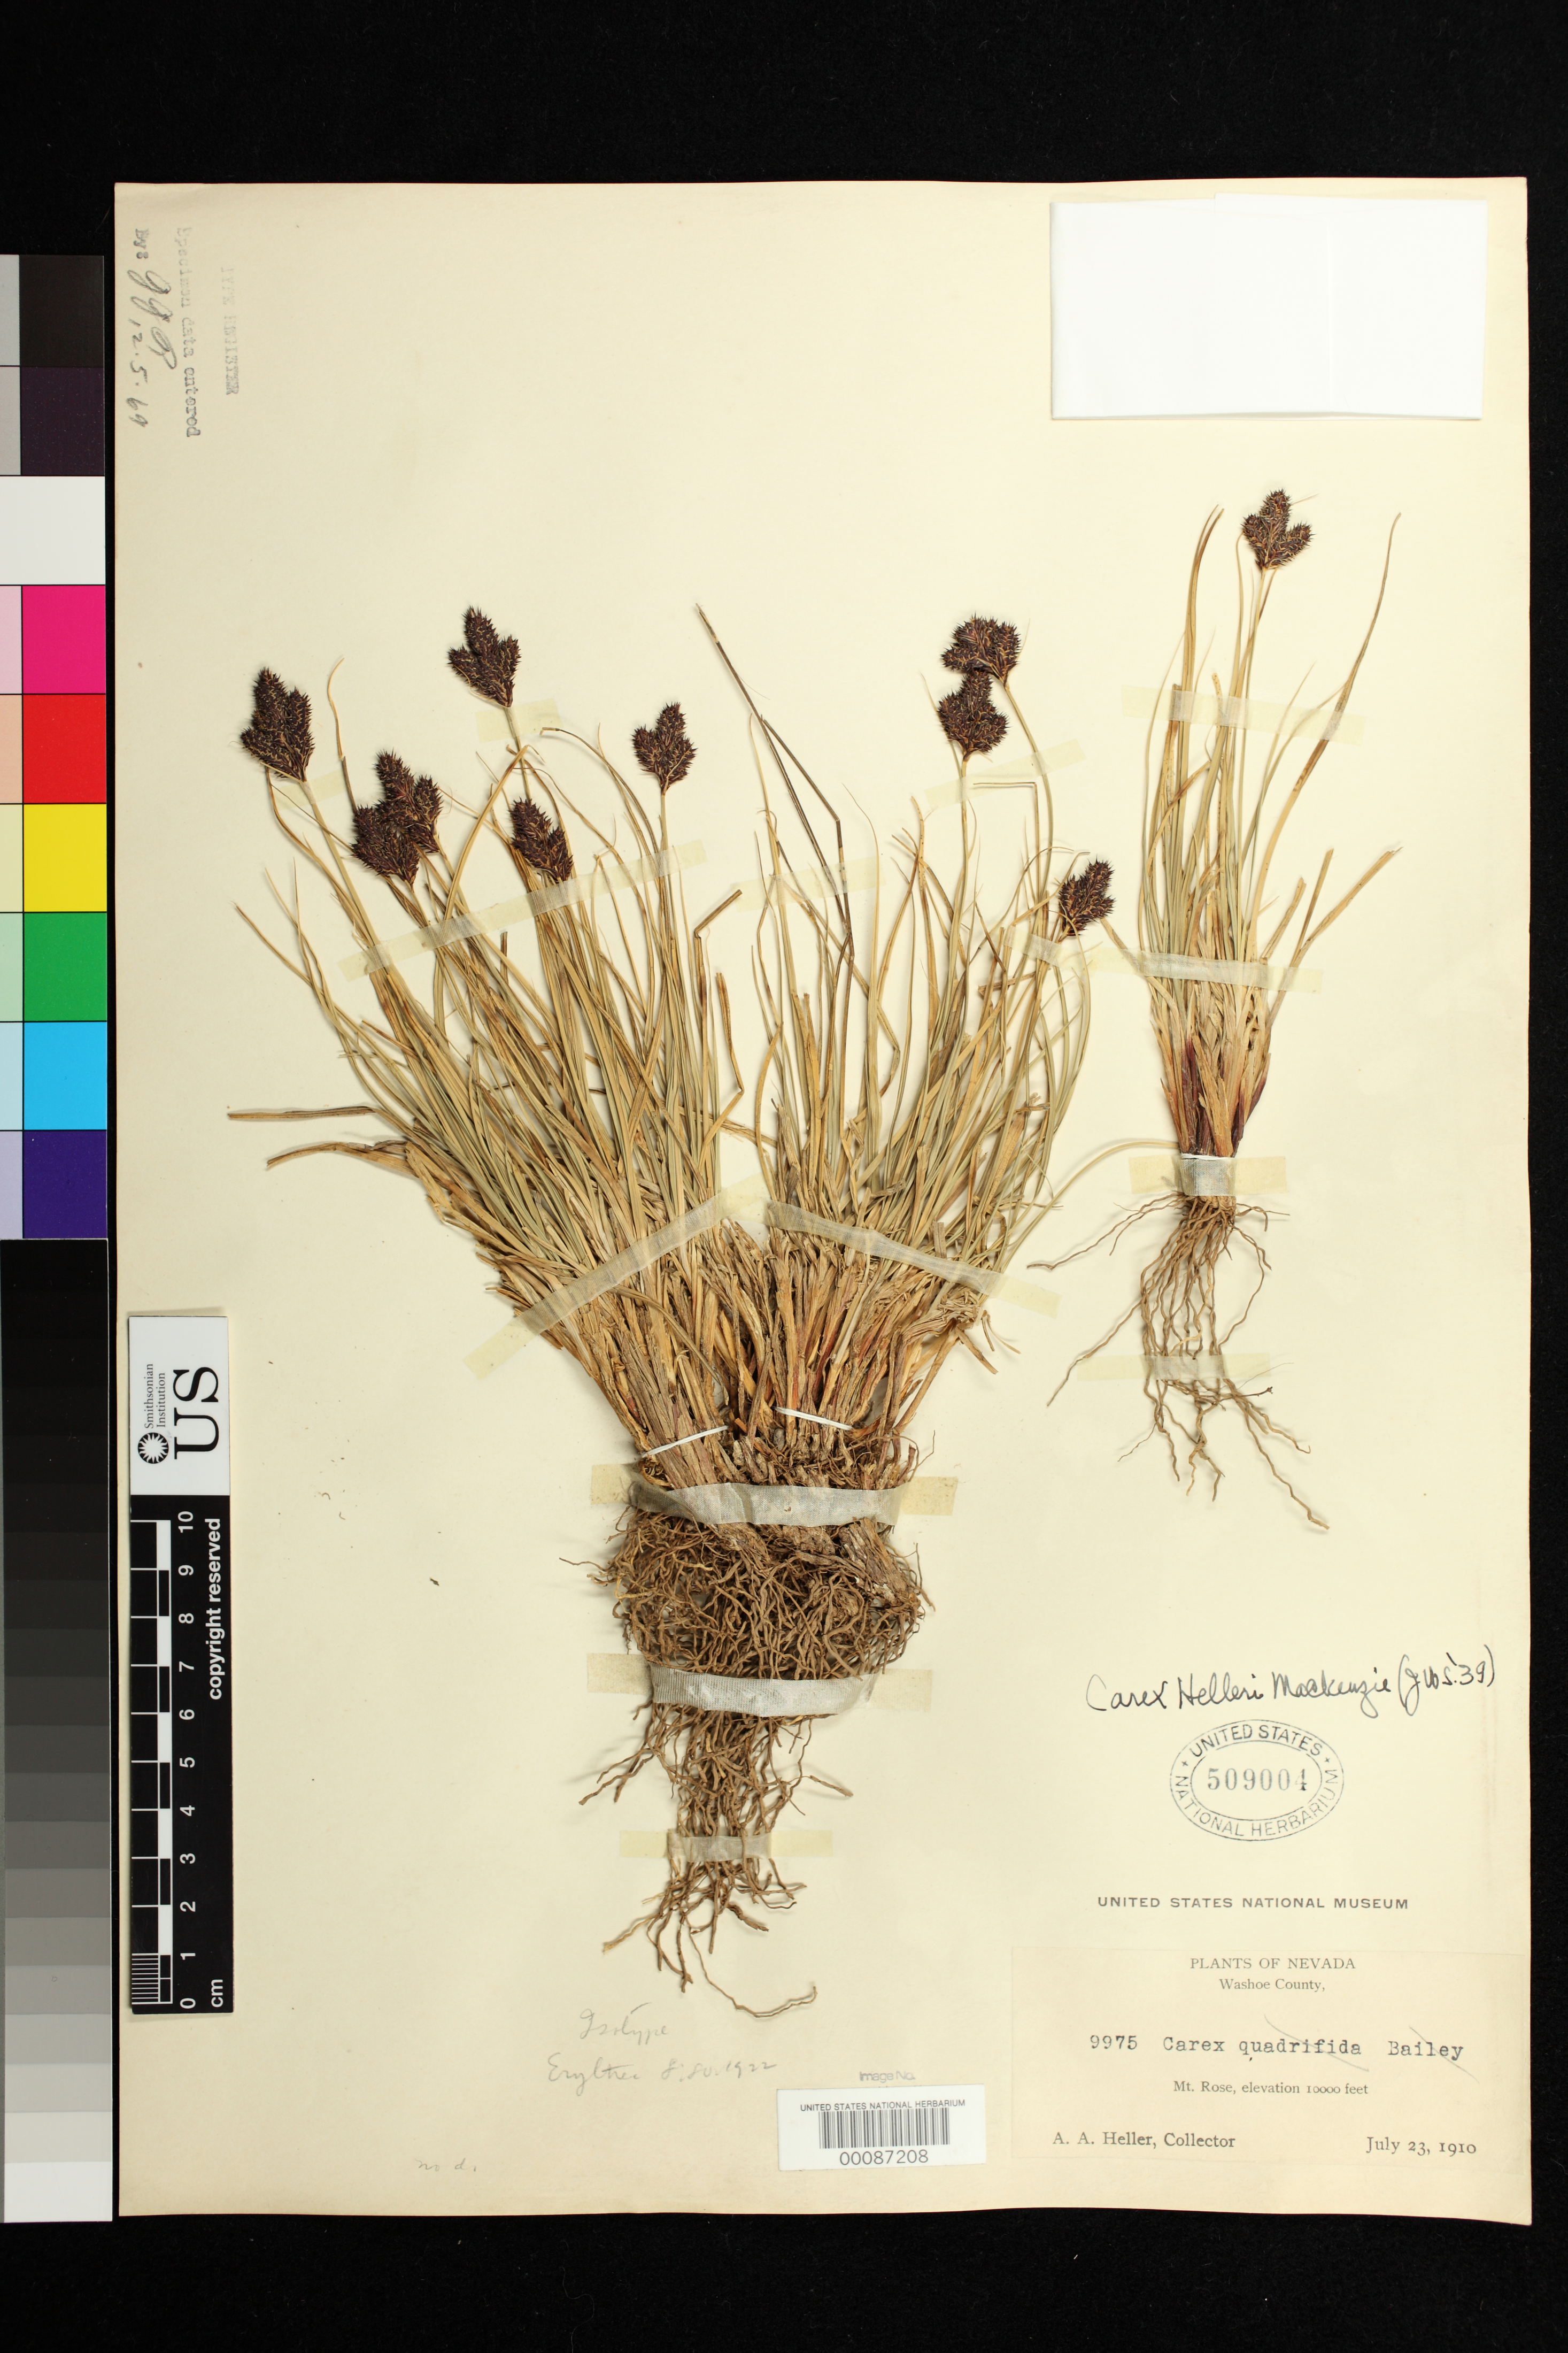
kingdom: Plantae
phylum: Tracheophyta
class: Liliopsida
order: Poales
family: Cyperaceae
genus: Carex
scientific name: Carex helleri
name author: Mack.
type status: Type Collection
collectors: A. A. Heller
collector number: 9975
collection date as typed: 23 Jul 1910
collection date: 1910-07-23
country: United States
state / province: Nevada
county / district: Washoe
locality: Mt. Rose.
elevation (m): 3048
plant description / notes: Type status uncertain; protologue does not cite collection date and US has 2 sheets of Heller 9975 with different collection dates. Presumed holotype (NY) is dated 23 Sept. 1909.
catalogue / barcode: US 509004